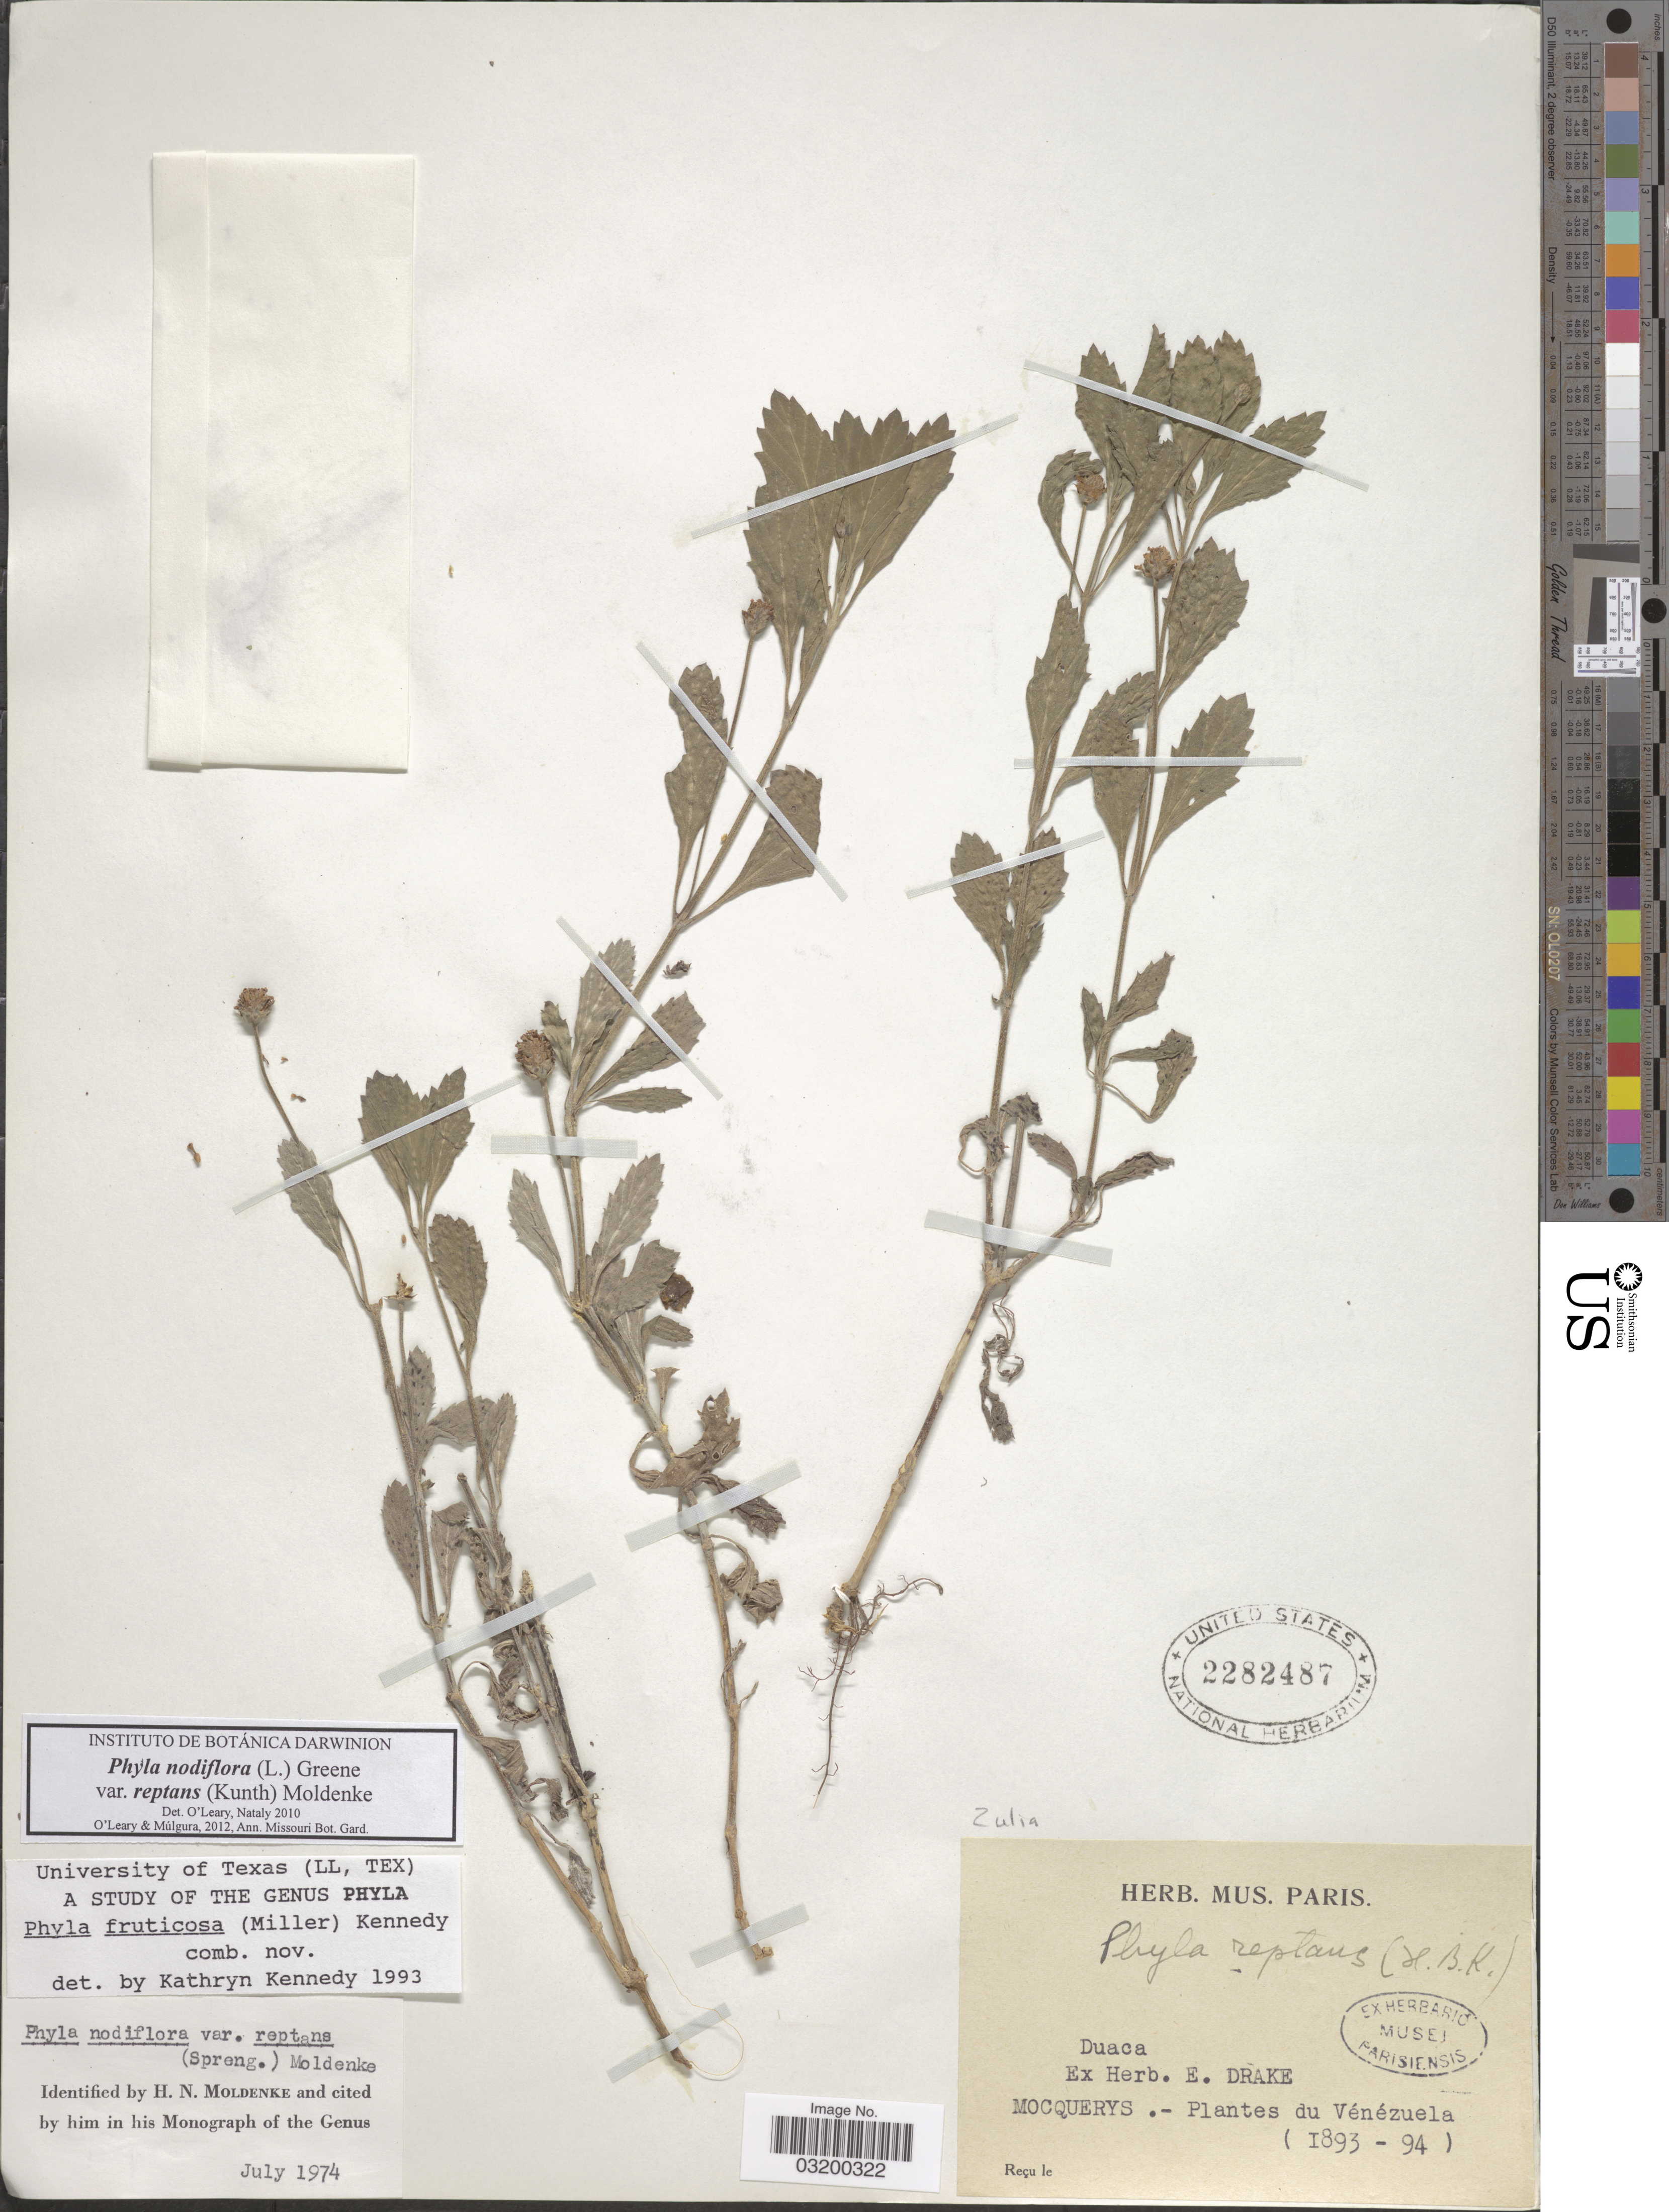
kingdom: Plantae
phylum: Tracheophyta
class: Magnoliopsida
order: Lamiales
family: Verbenaceae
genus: Phyla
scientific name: Phyla nodiflora var. reptans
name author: (Kunth) Moldenke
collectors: A. Mocquerys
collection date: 1893/1894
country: Venezuela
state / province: Lara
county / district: Crespo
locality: Duaca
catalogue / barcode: US 2282487